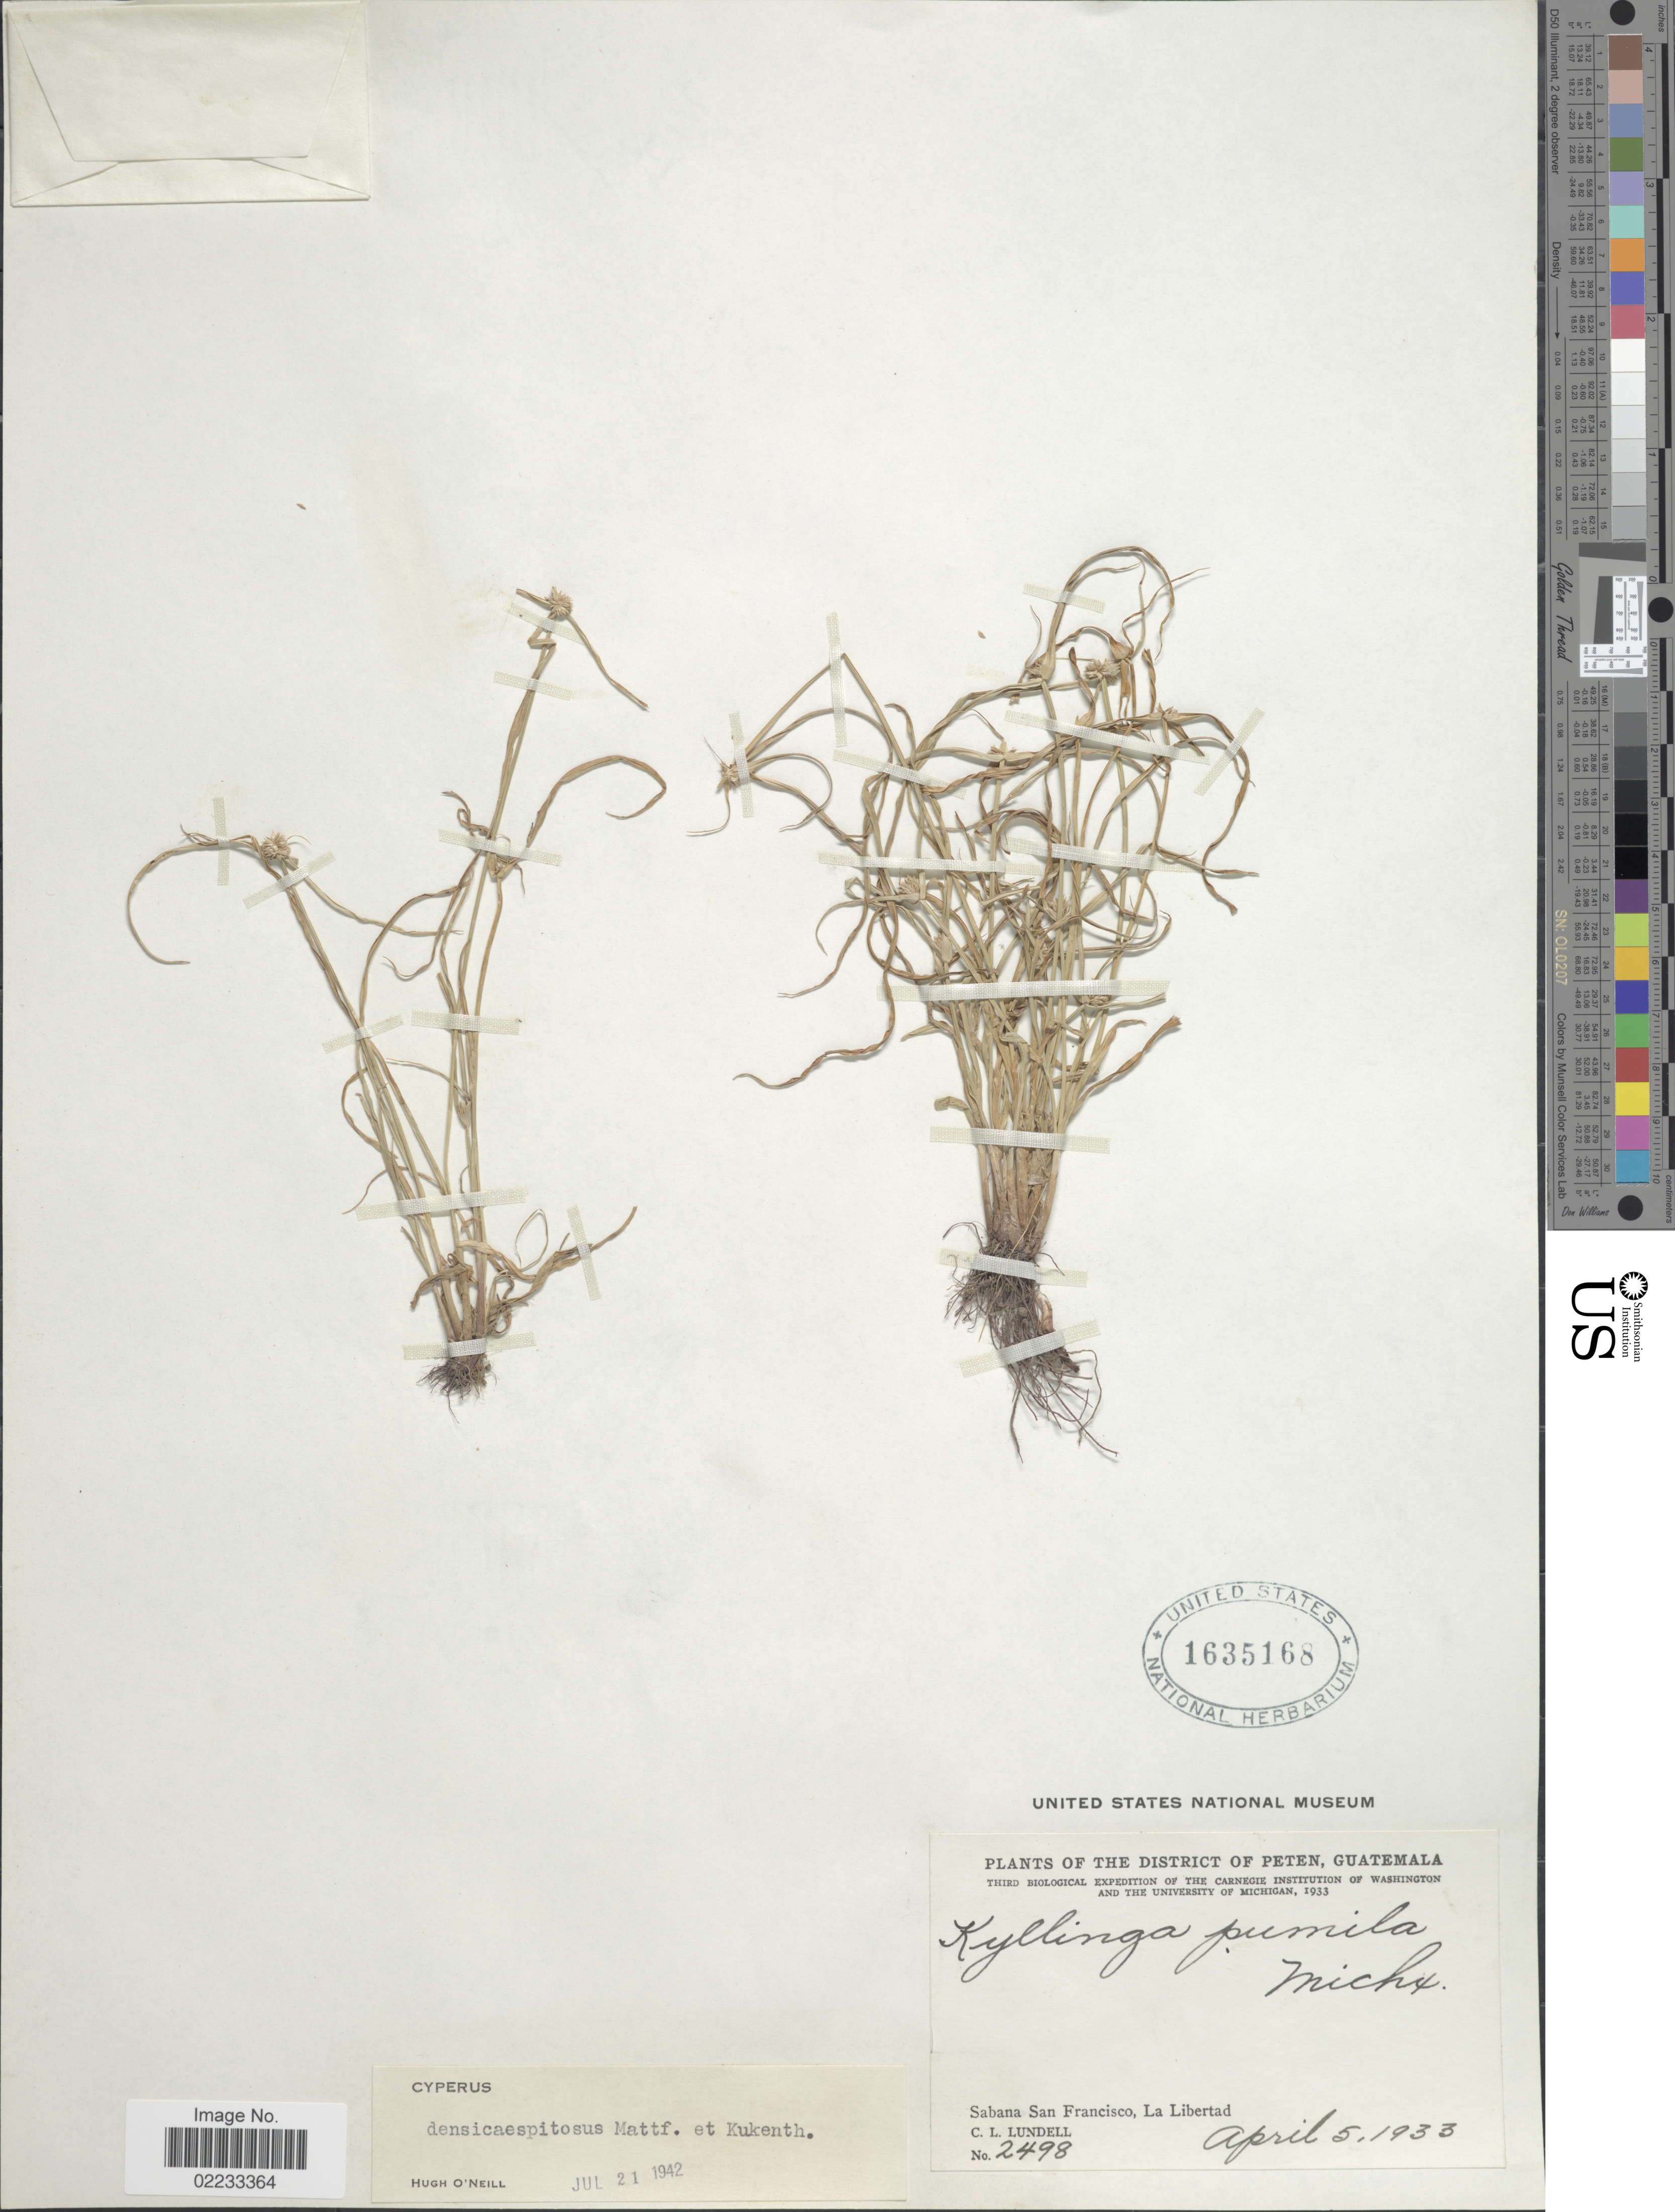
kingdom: Plantae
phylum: Tracheophyta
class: Liliopsida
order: Poales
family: Cyperaceae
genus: Cyperus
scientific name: Cyperus hortensis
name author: (Salzm. ex Steud.) Dorr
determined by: Strong, Mark T., (BOT), Smithsonian Institution - National Museum of Natural History (UNITED STATES)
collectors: C. L. Lundell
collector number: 2498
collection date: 1933-04-05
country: Guatemala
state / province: El Petén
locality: The District of Peten, Sabana San Francisco, La Libertad.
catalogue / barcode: US 1635168